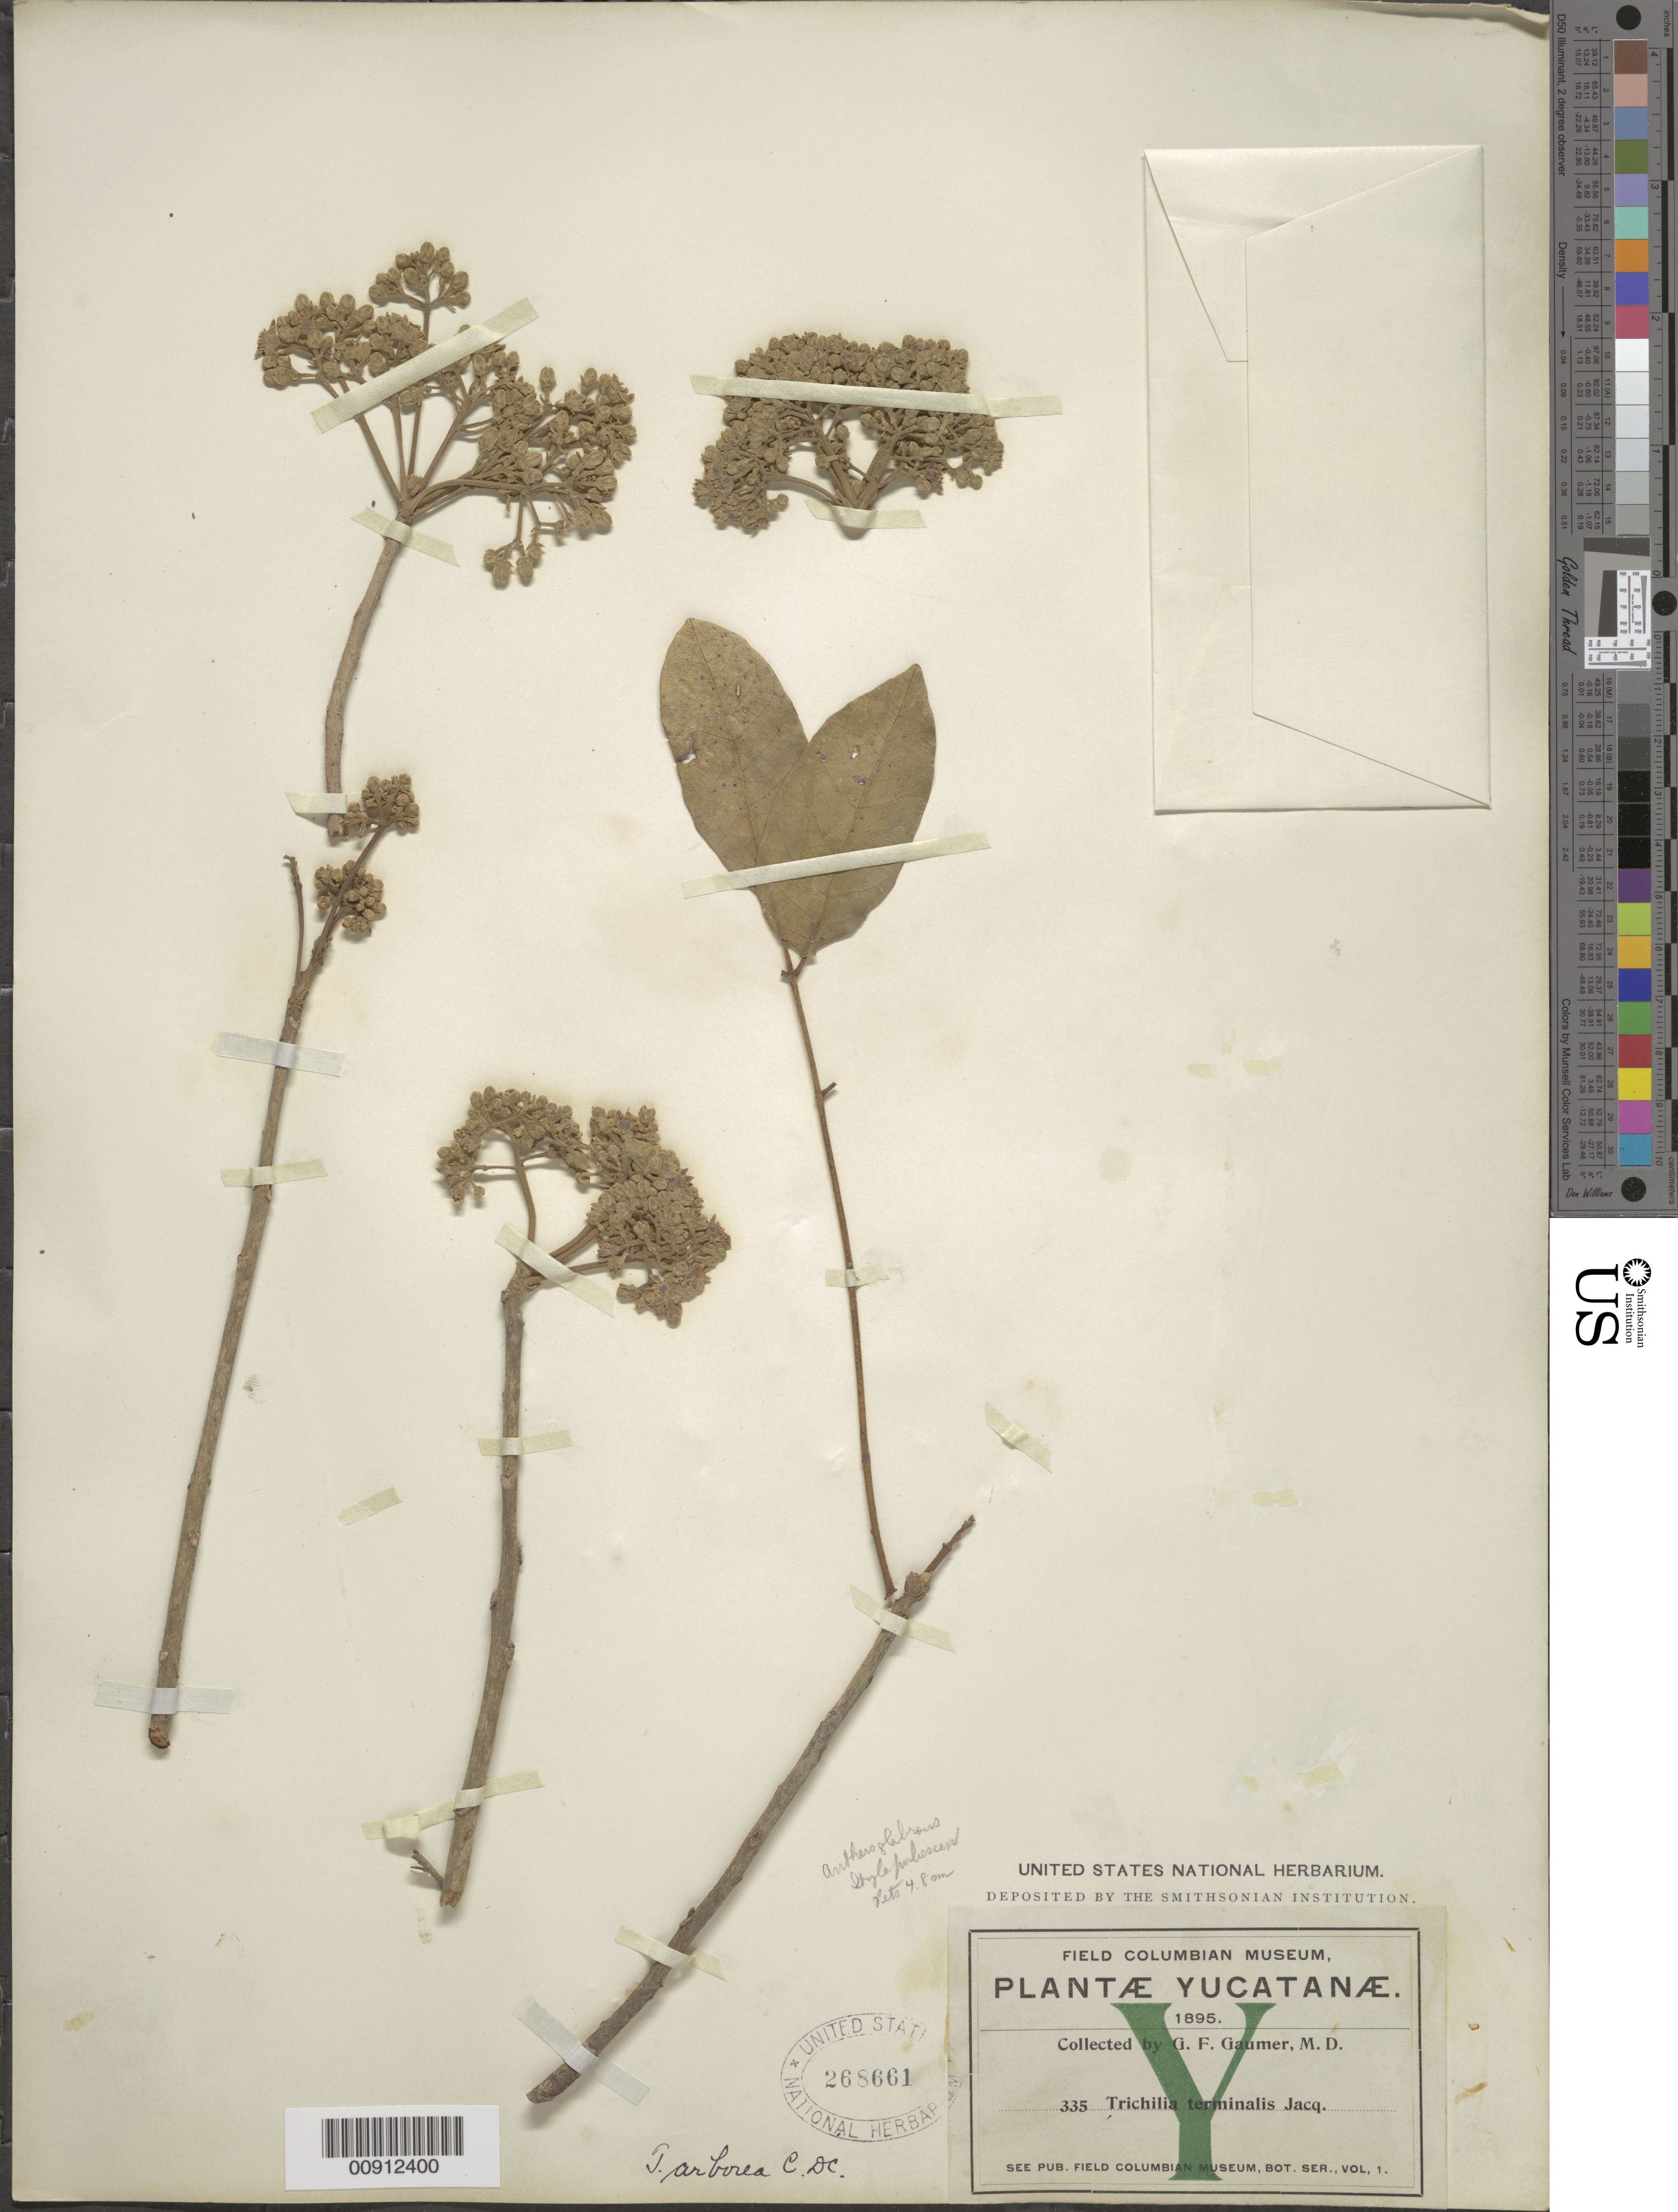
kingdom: Plantae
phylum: Tracheophyta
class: Magnoliopsida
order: Sapindales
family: Meliaceae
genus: Trichilia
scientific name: Trichilia terminalis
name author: Jacq.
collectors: G. F. Gaumer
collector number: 335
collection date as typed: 1895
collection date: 1895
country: Mexico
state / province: Yucatán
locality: Yucatán.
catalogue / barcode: US 268661